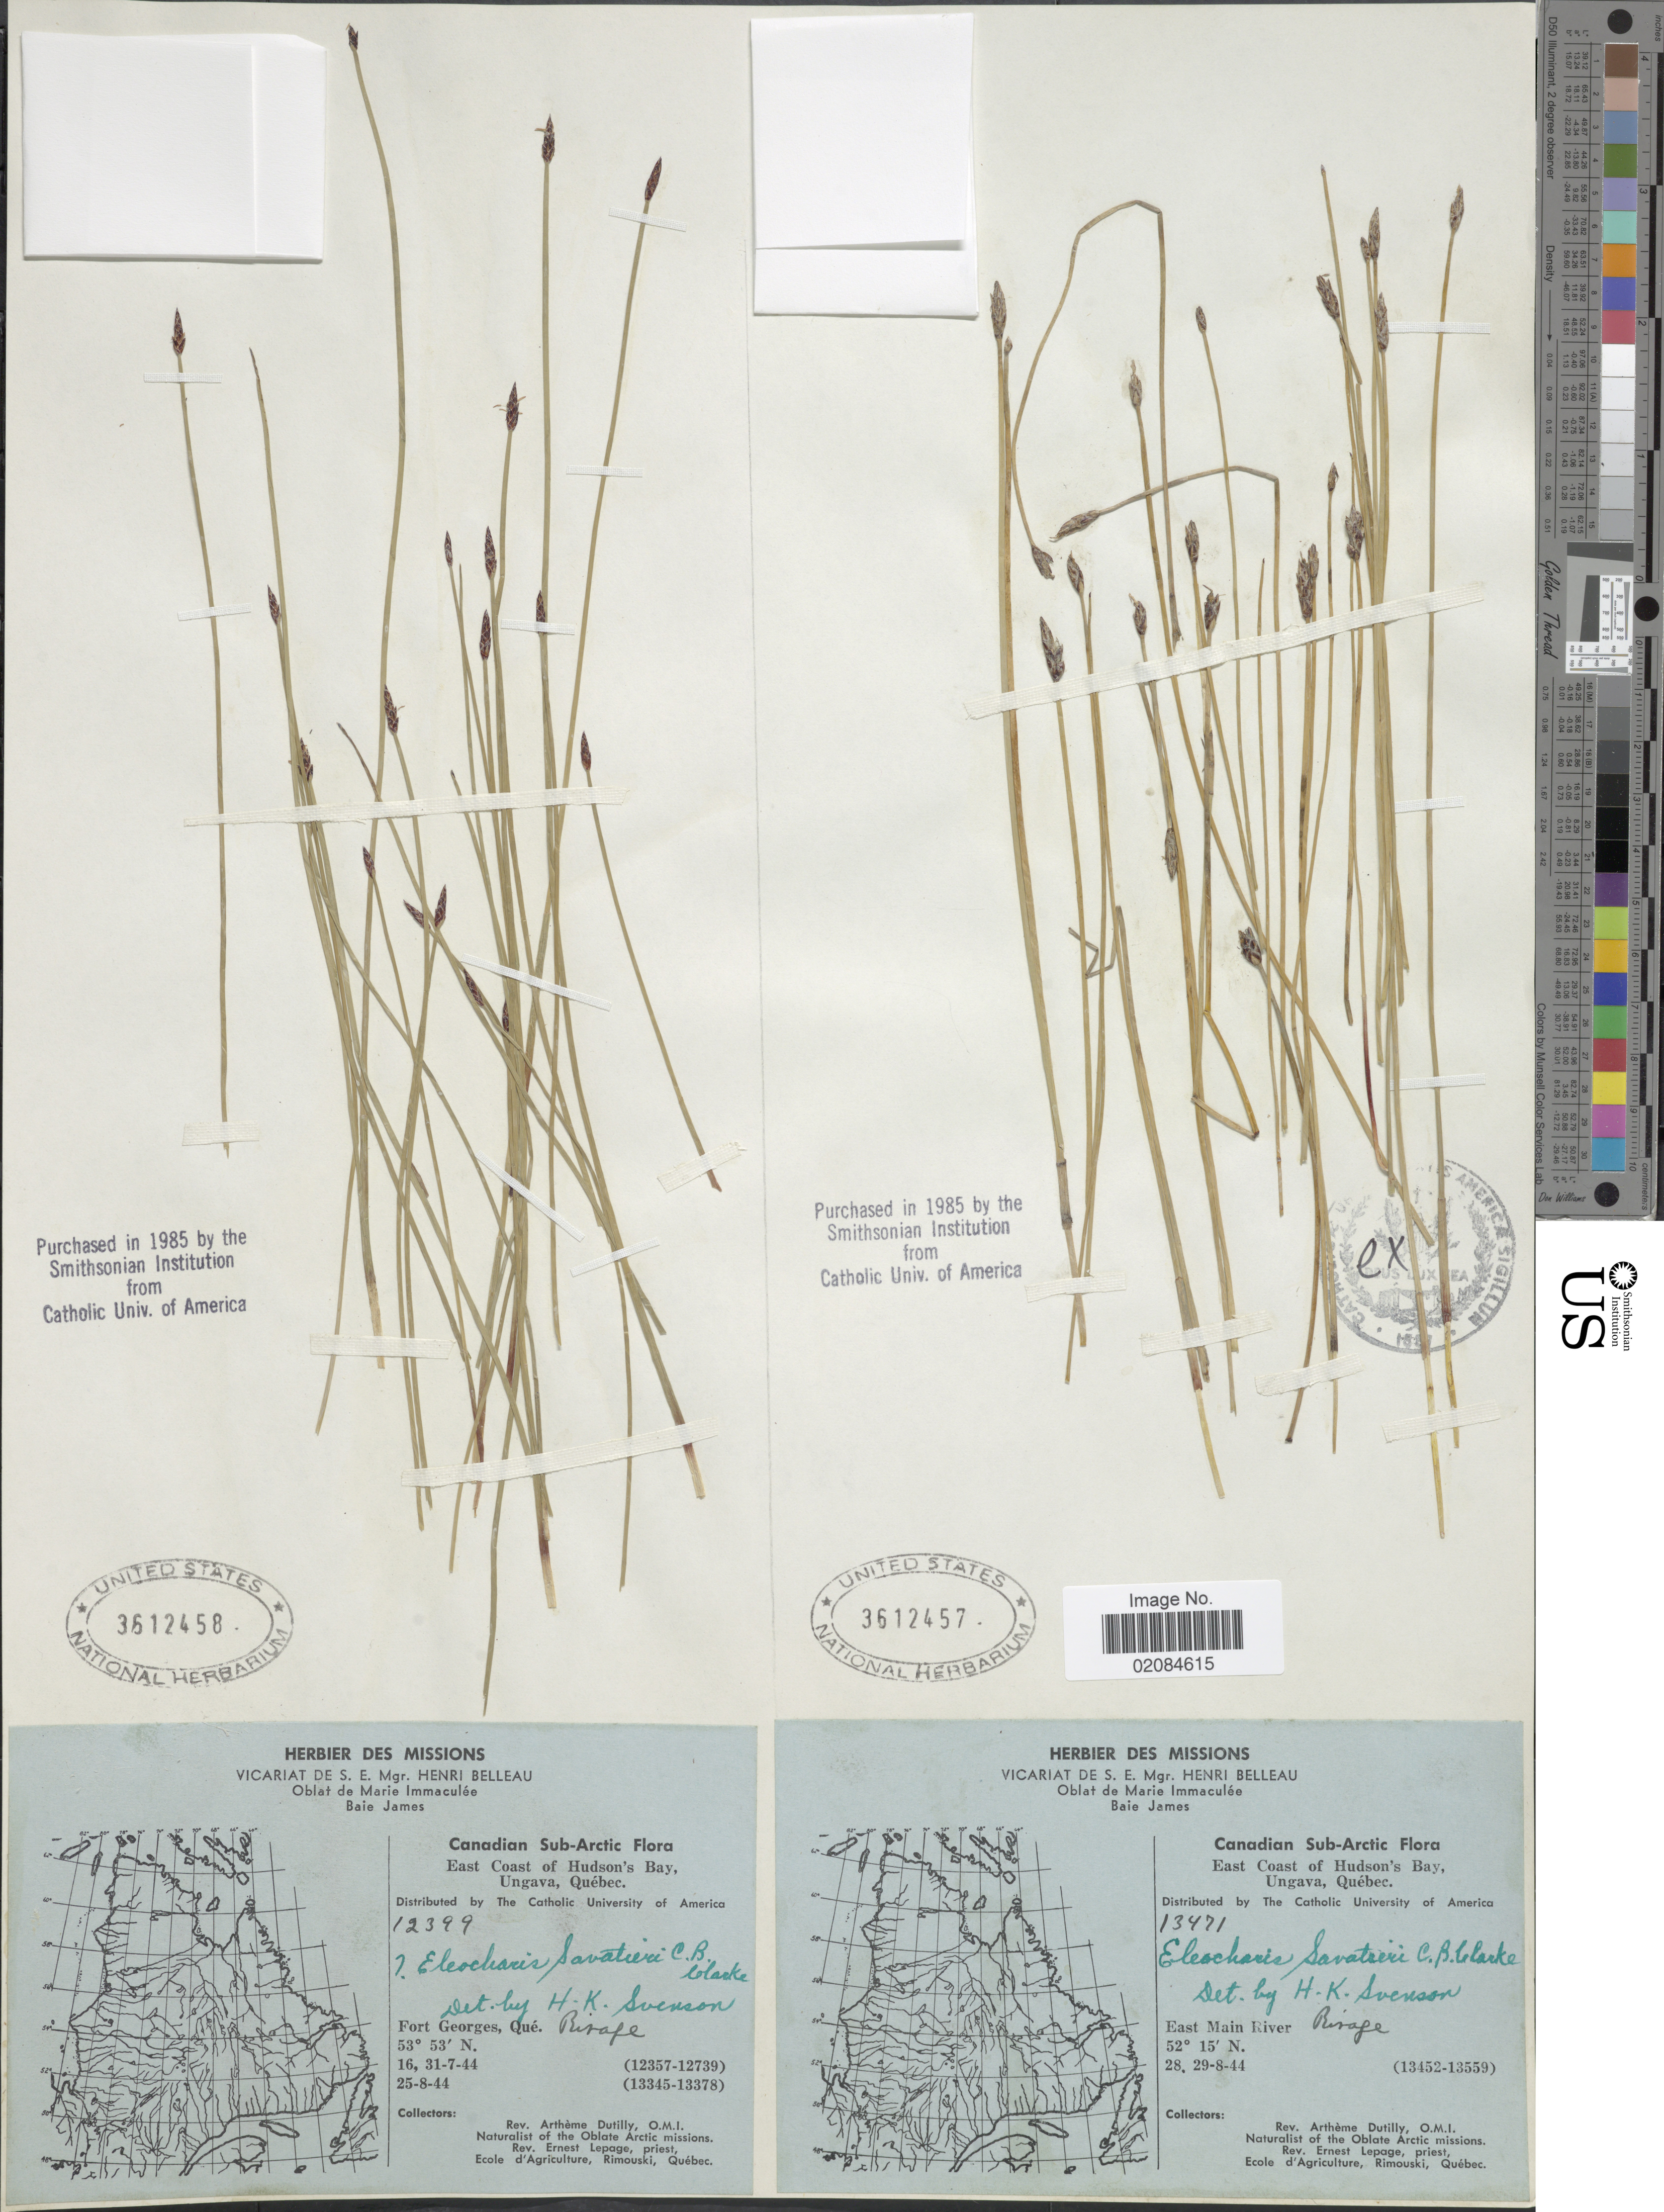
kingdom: Plantae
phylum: Tracheophyta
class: Liliopsida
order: Poales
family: Cyperaceae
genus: Eleocharis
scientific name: Eleocharis kamtschatica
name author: (C.A. Mey.) Kom.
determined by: Strong, Mark T., (BOT), Smithsonian Institution - National Museum of Natural History (UNITED STATES)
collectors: A. Dutilly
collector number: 13471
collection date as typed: Transcribed d/m/y: 29/8/44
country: Canada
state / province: Quebec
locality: Canadian Sub-Arctic. East Coast of Hudson's Bay, Ungava. East Main River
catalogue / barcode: US 3612457-2